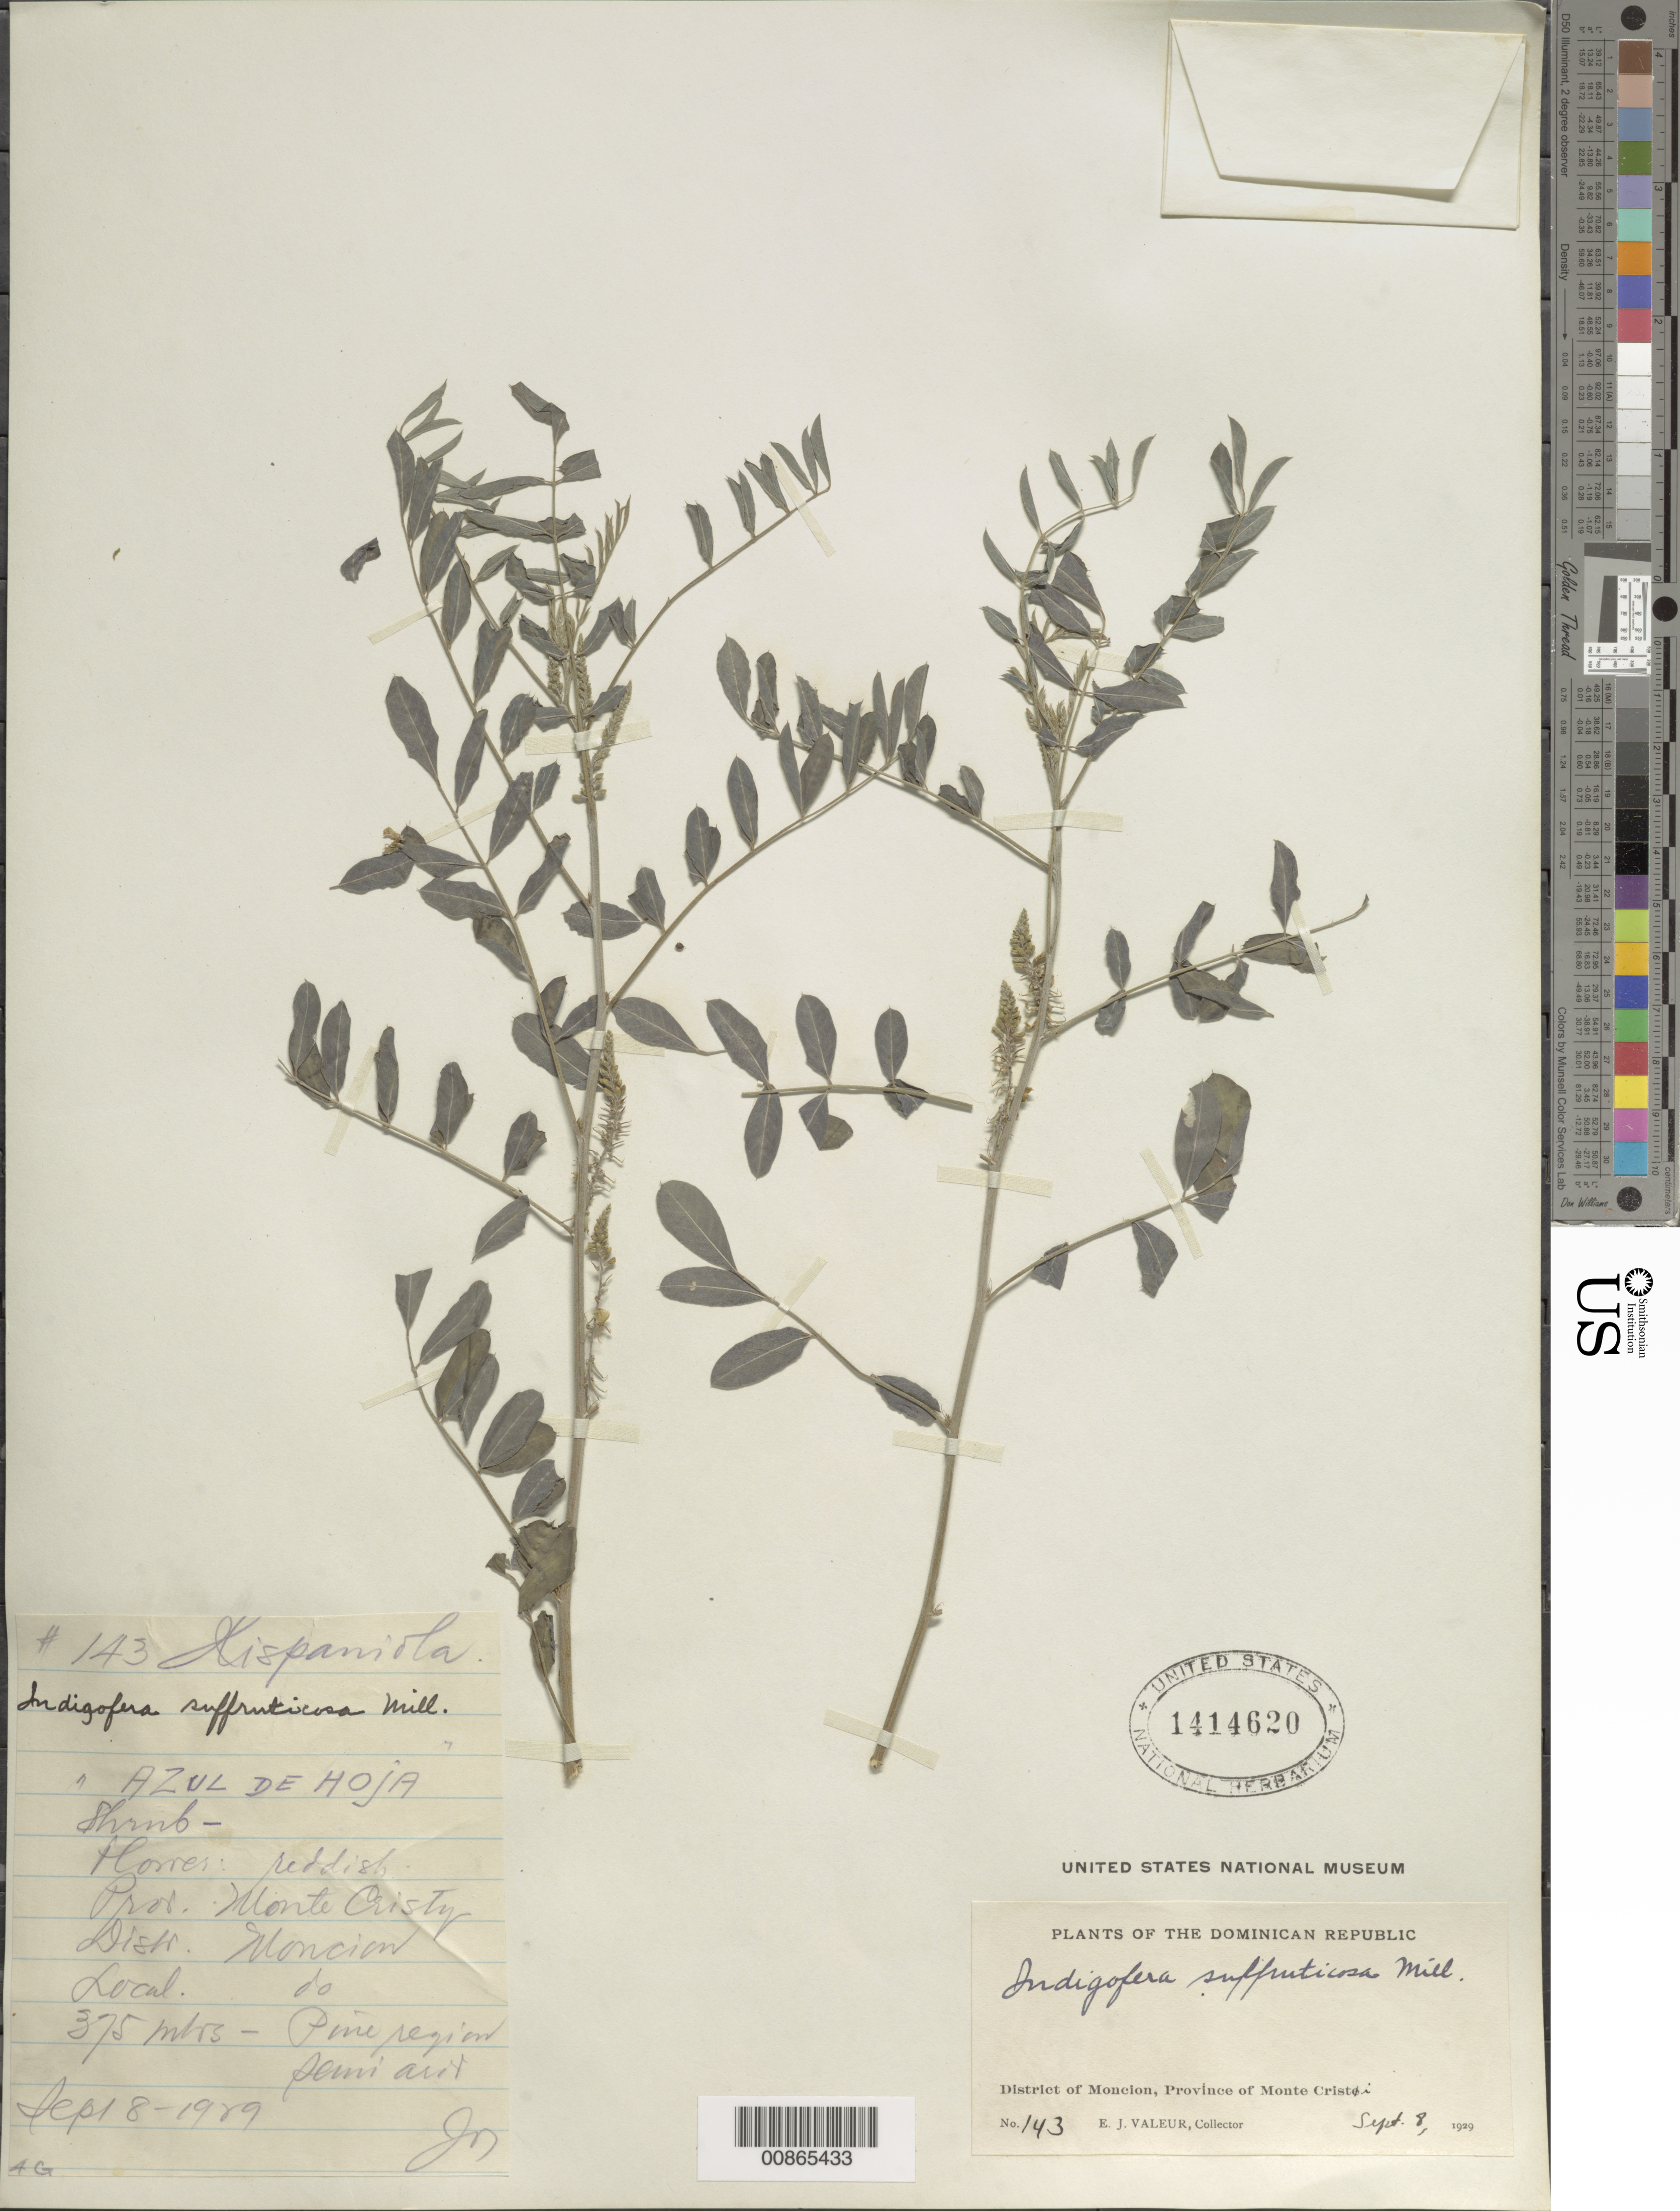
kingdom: Plantae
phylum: Tracheophyta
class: Magnoliopsida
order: Fabales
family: Fabaceae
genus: Indigofera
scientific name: Indigofera suffruticosa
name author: Mill.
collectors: E. Valeur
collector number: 143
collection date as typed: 08 Sep 1929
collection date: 1929-09-08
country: Dominican Republic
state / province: Monte Cristi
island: Hispaniola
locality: District of Monción.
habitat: Pine region, semi arid.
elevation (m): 375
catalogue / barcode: US 1414620